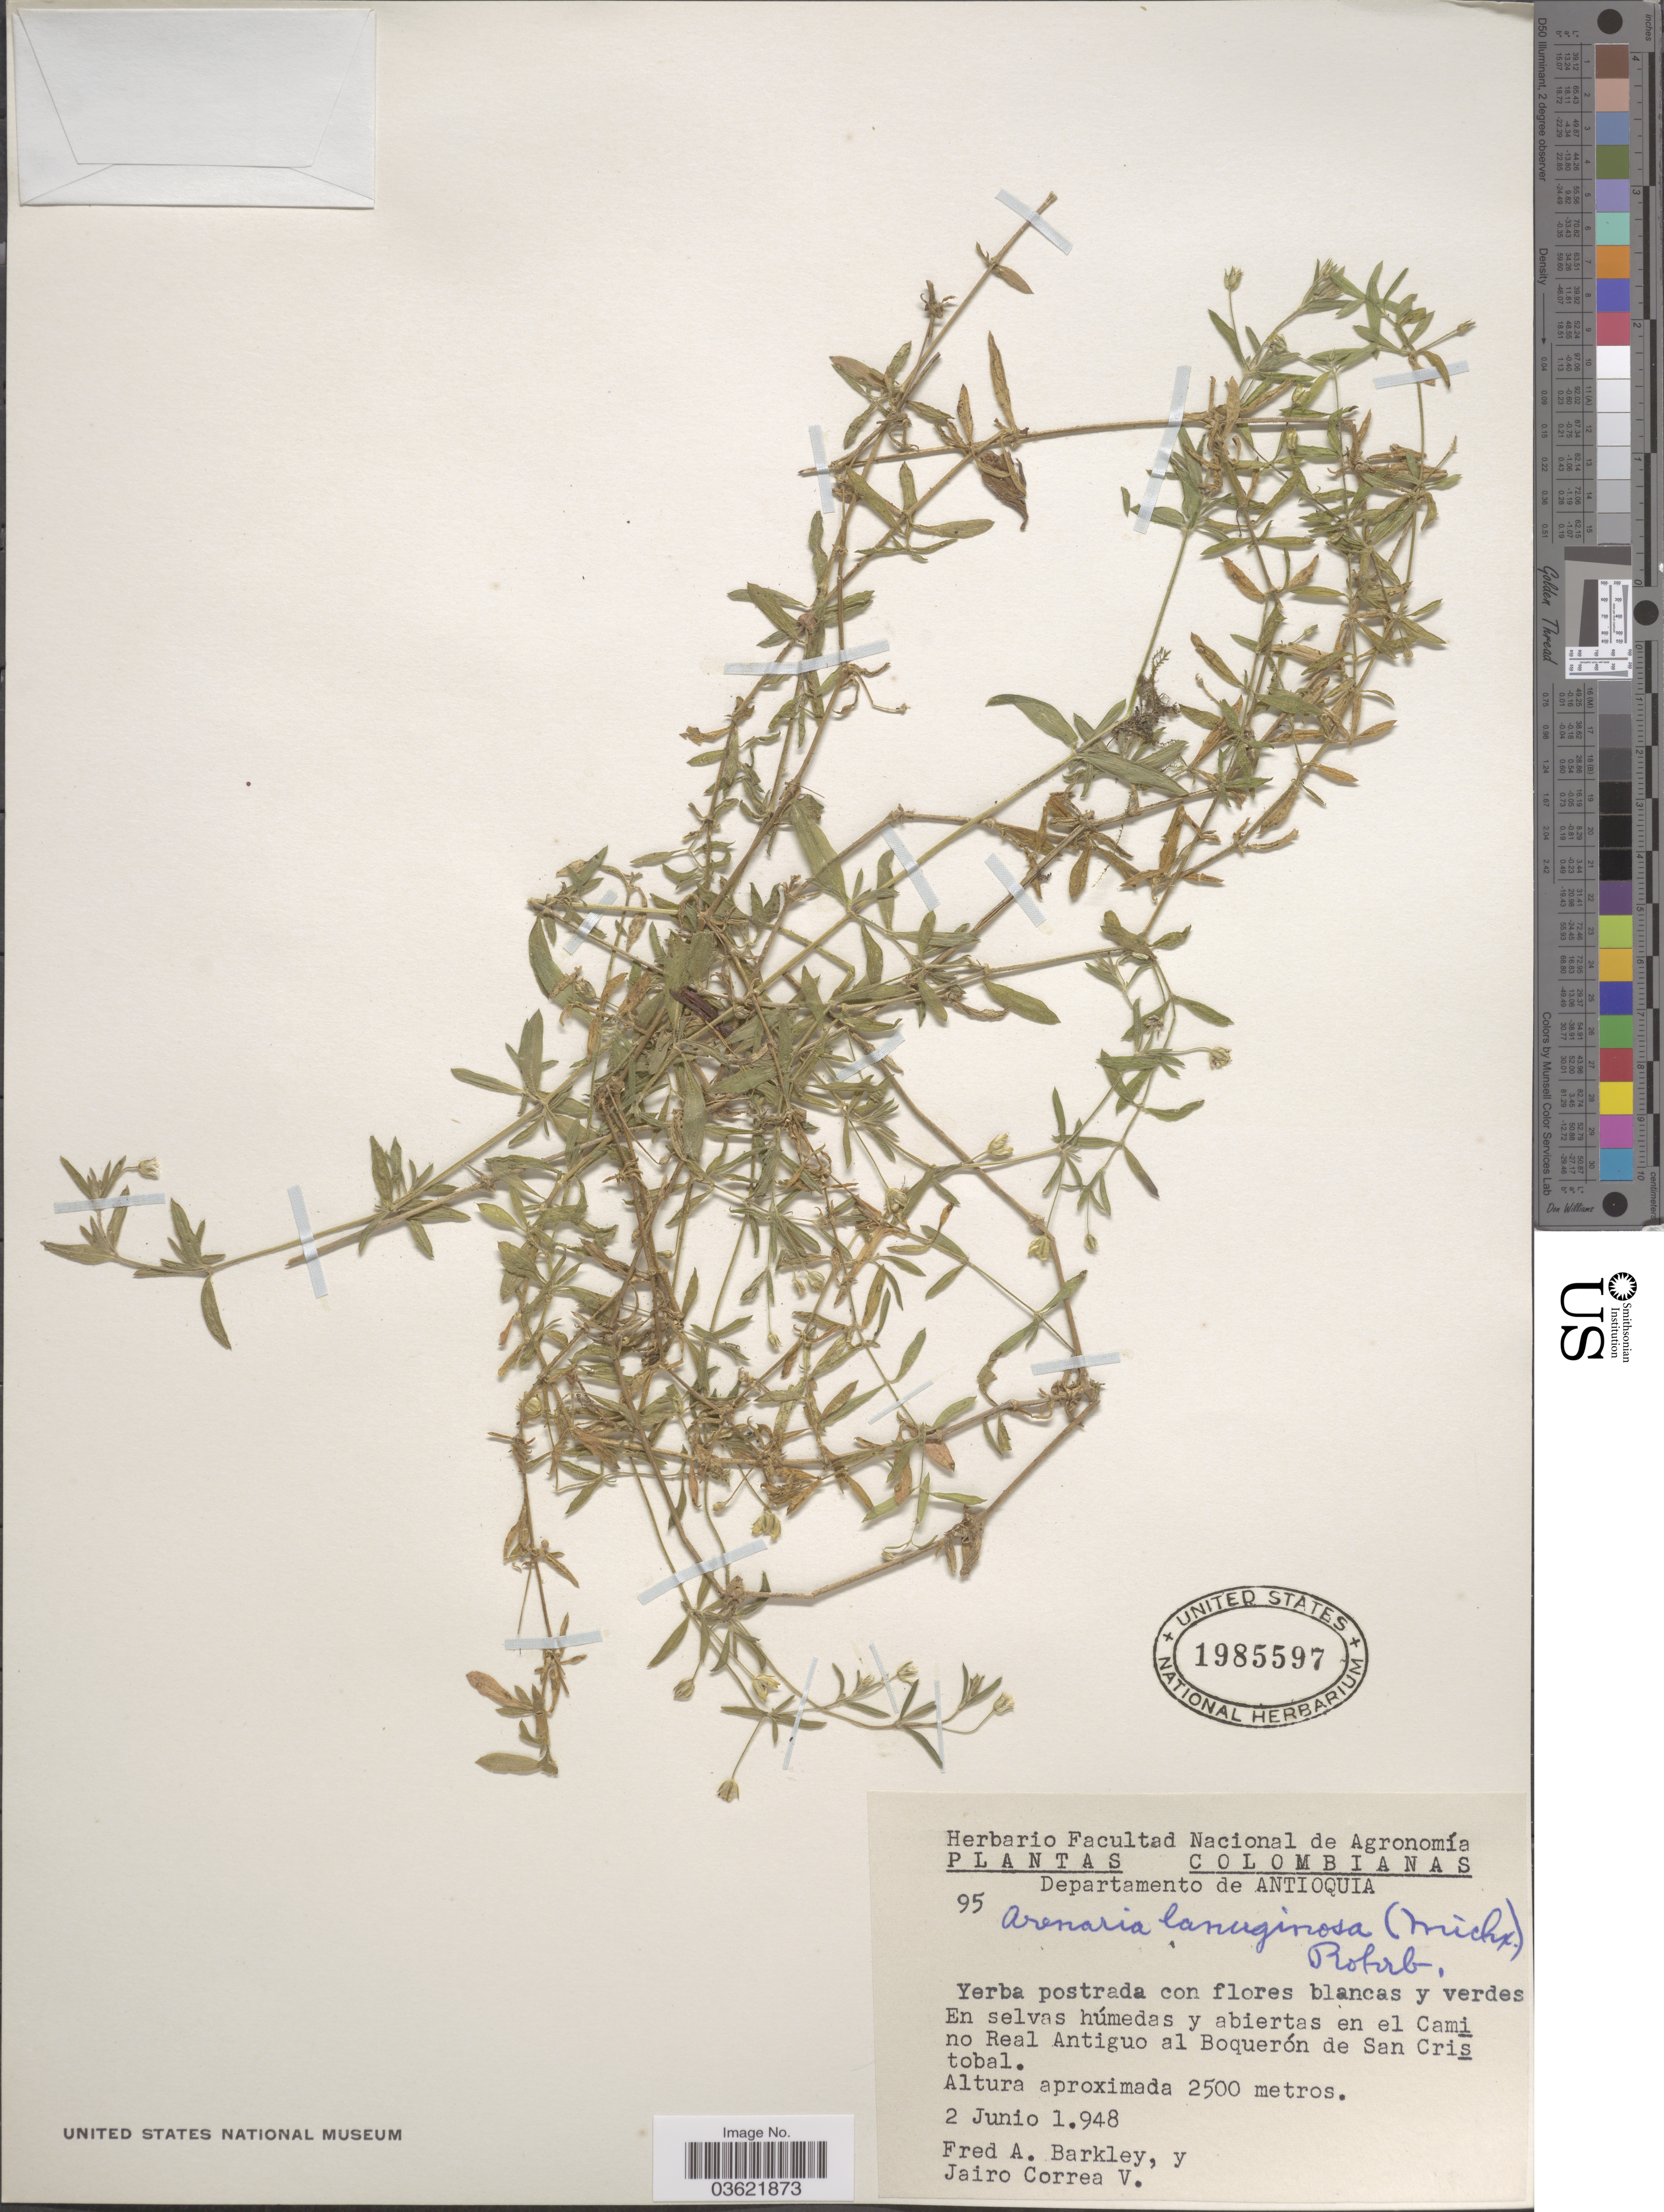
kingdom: Plantae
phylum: Tracheophyta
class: Magnoliopsida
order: Caryophyllales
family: Caryophyllaceae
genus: Arenaria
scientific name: Arenaria lanuginosa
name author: (Michx.) Rohrb.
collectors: F. A. Barkley & J. Correa V.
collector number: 95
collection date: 1948-06-02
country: Colombia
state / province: Antioquia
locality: Departamento de Antioquia. En selvas húmedas y abiertas en el Camino Real Antiguo al Boquerón de San Cristobal.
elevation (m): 2500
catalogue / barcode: US 1985597